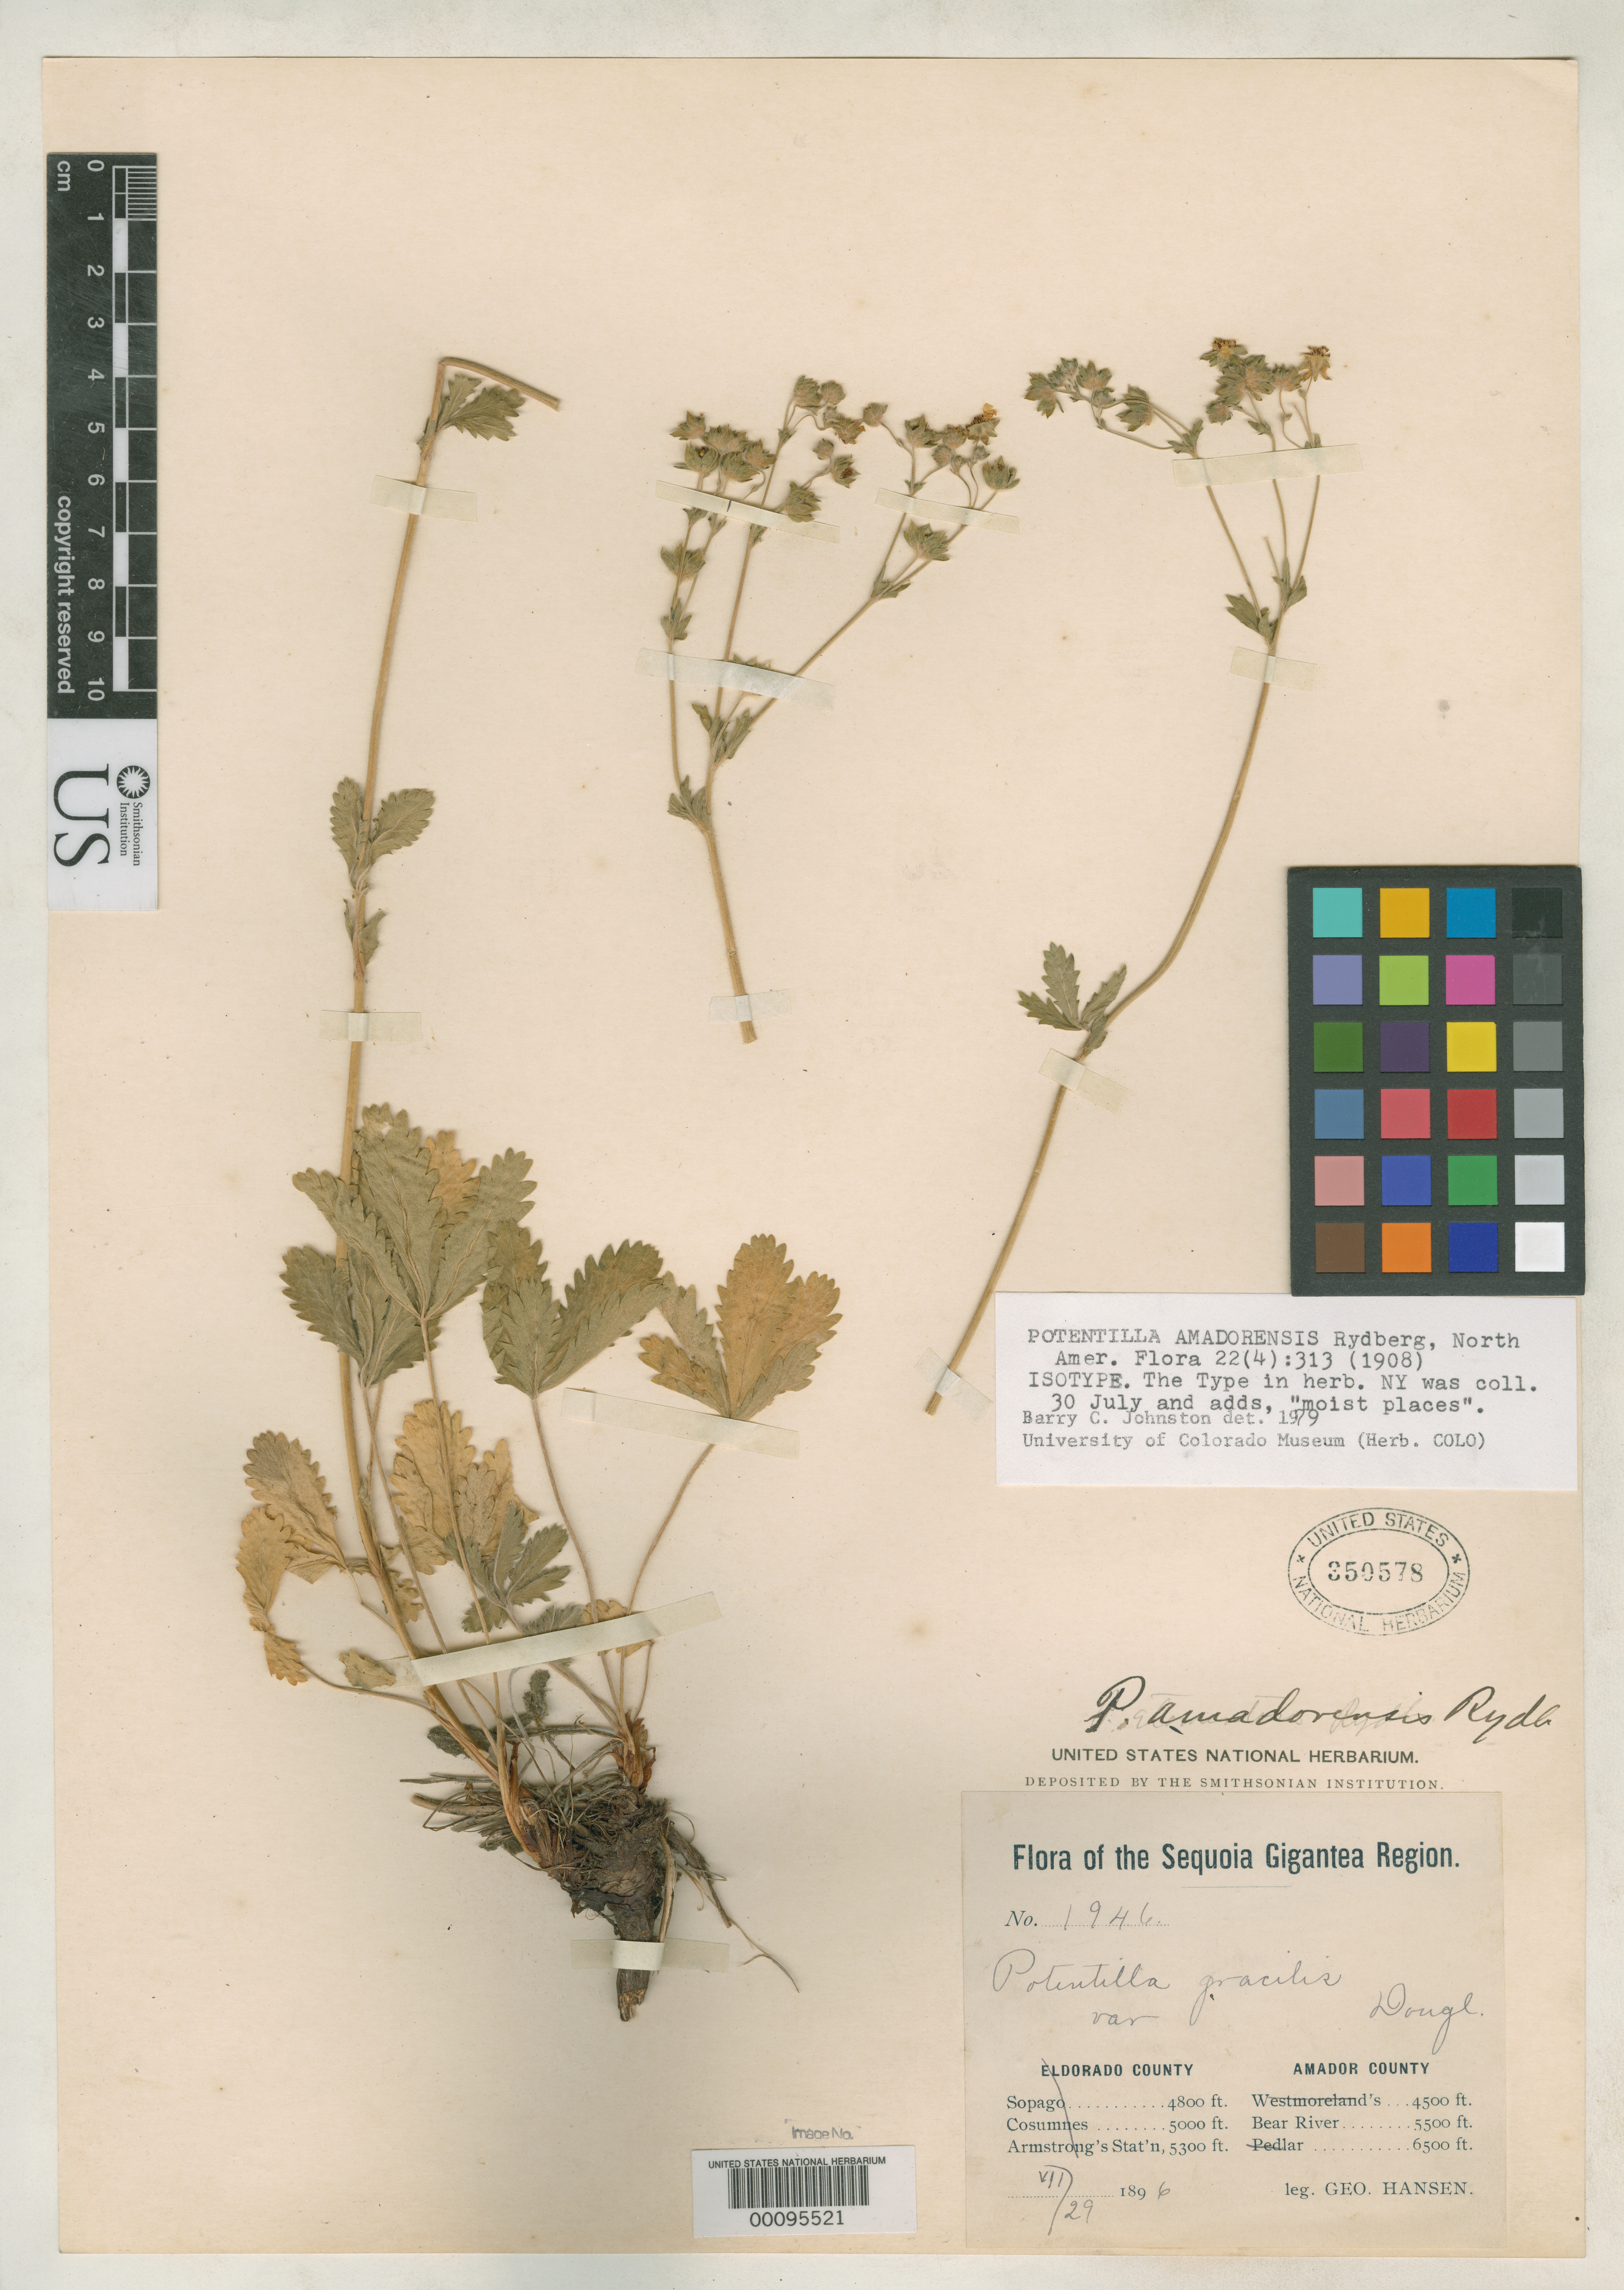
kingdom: Plantae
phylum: Tracheophyta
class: Magnoliopsida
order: Rosales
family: Rosaceae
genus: Potentilla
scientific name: Potentilla amadorensis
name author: Rydb.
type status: Isotype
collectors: G. Hansen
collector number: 1946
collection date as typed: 29 Jul 1896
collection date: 1896-07-29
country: United States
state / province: California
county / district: Amador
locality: Bear River.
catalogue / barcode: US 350578